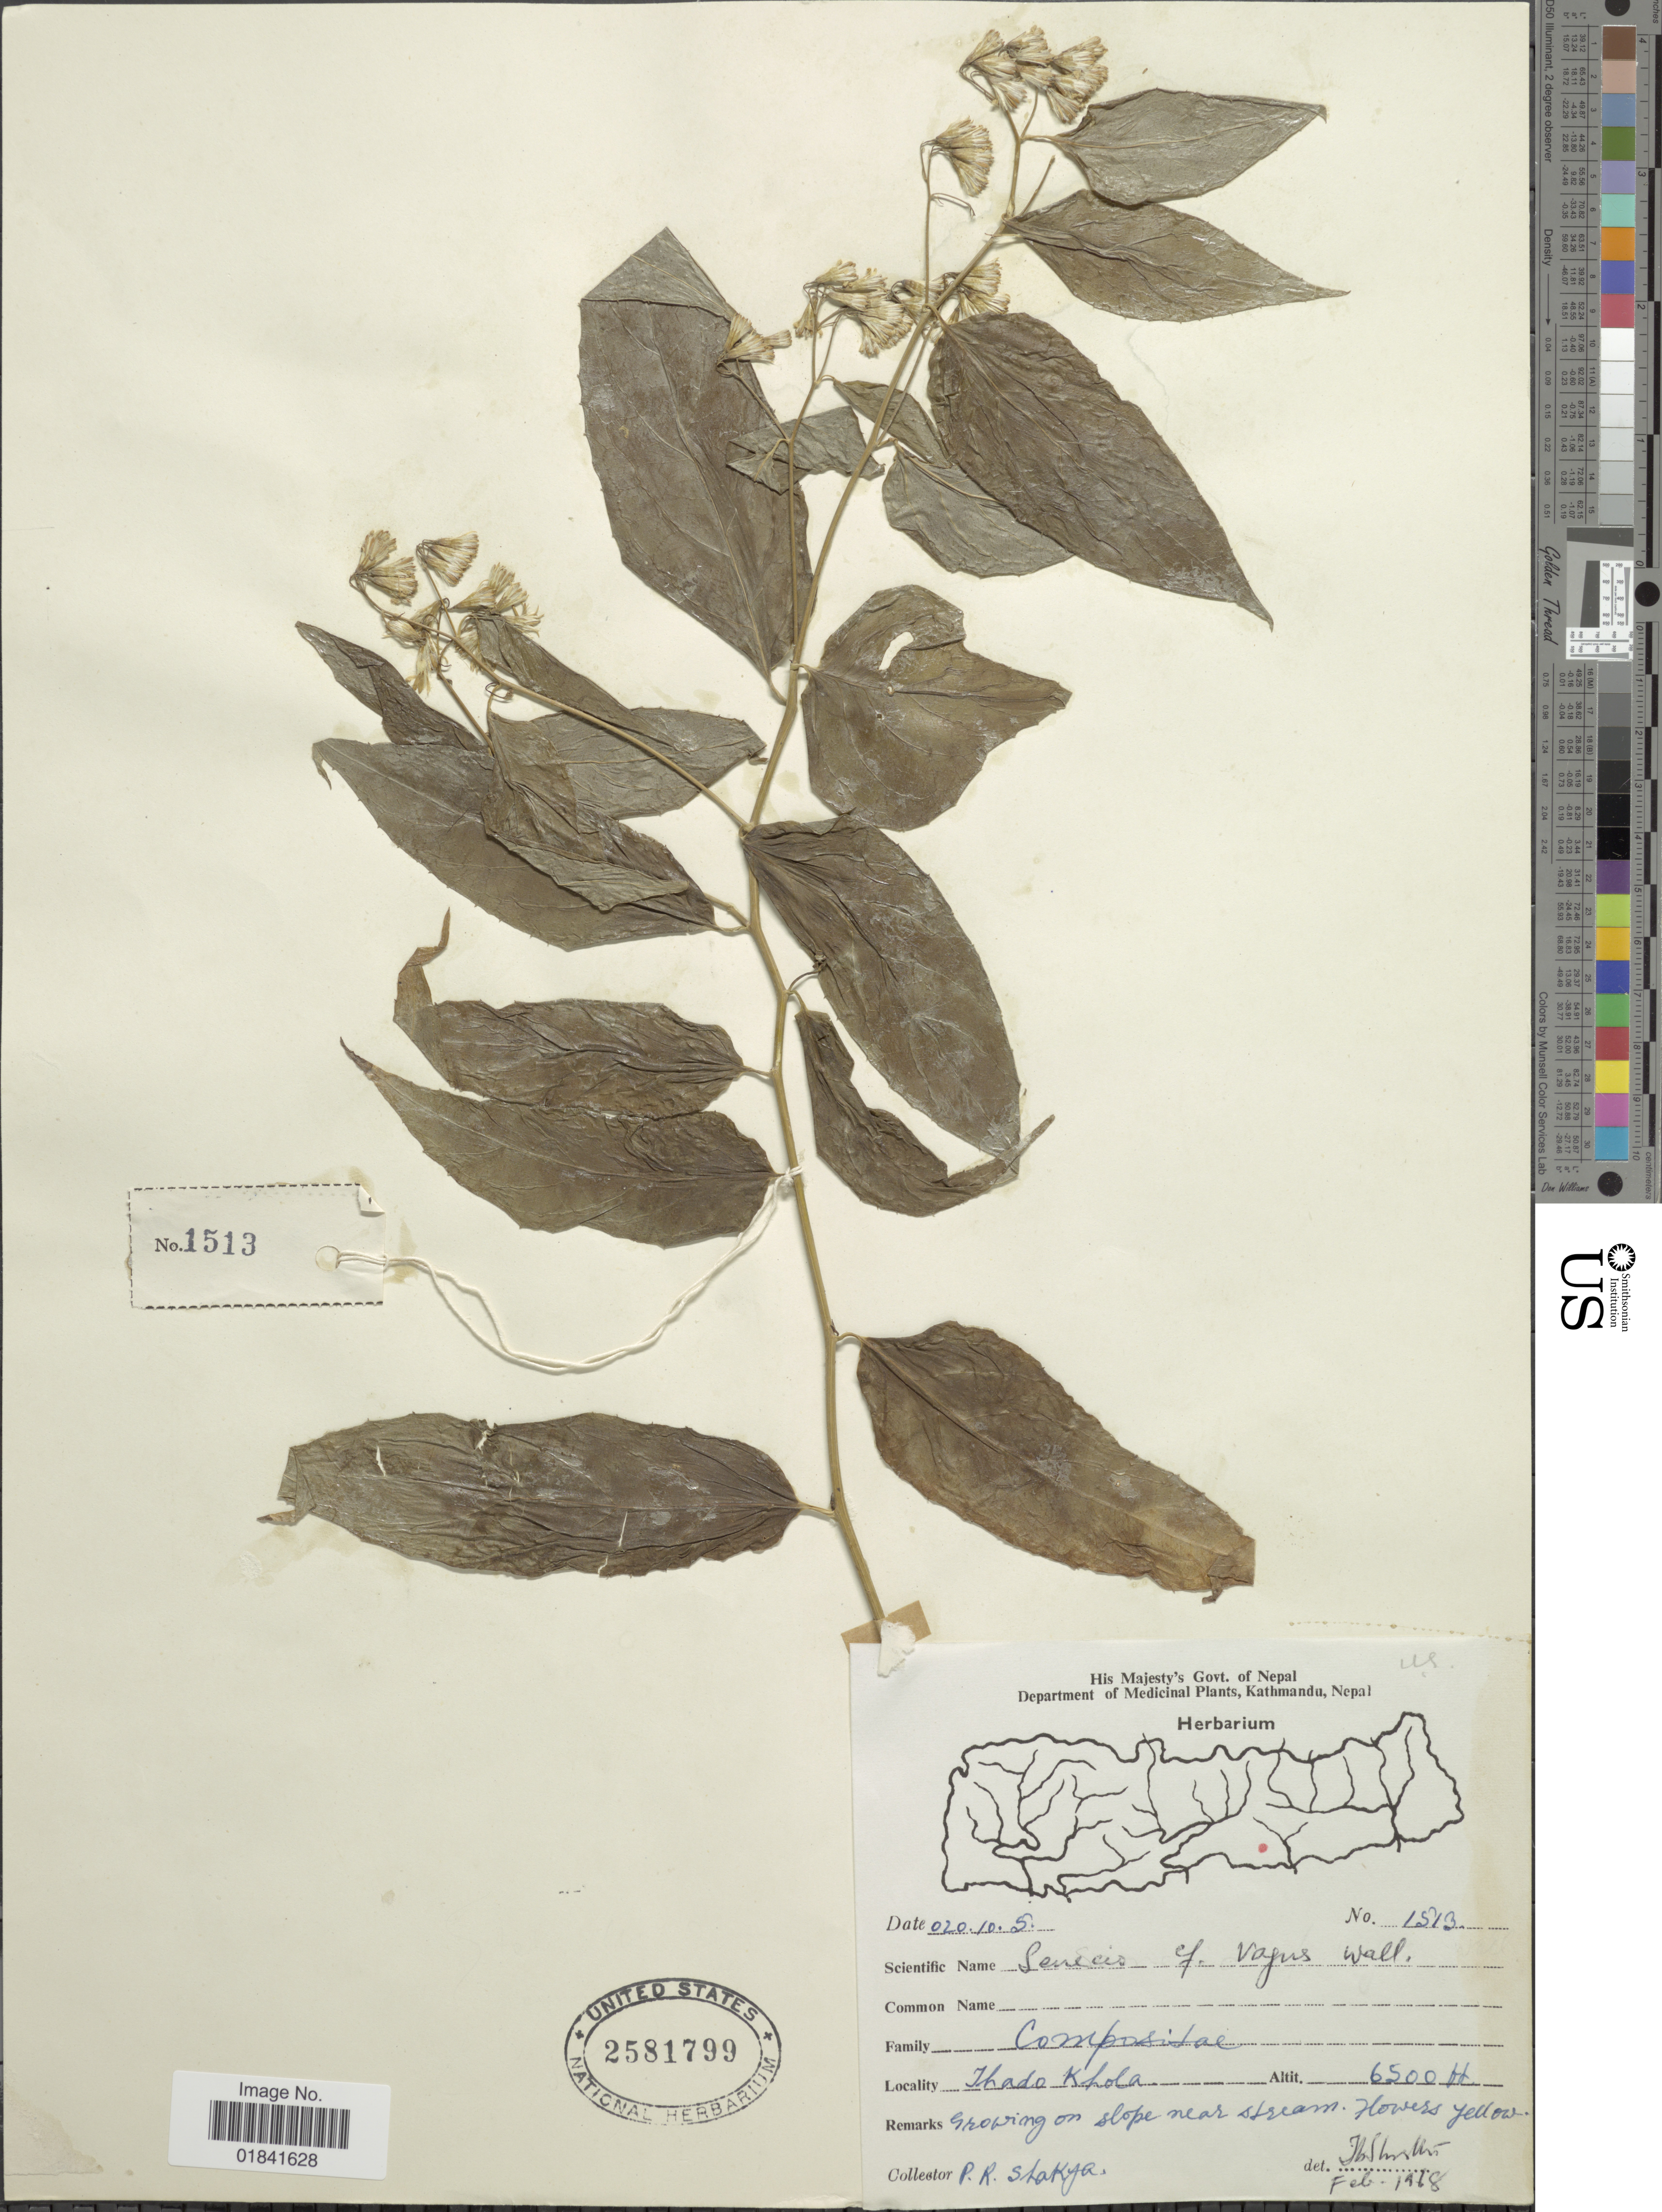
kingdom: Plantae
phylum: Tracheophyta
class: Magnoliopsida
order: Asterales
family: Asteraceae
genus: Senecio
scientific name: Senecio vagus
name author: F. Muell.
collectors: P. Shakya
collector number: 1513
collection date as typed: Transcribed d/m/y: 20/10/05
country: Nepal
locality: Ihado Khola [interpreted]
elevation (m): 1981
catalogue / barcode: US 2581799